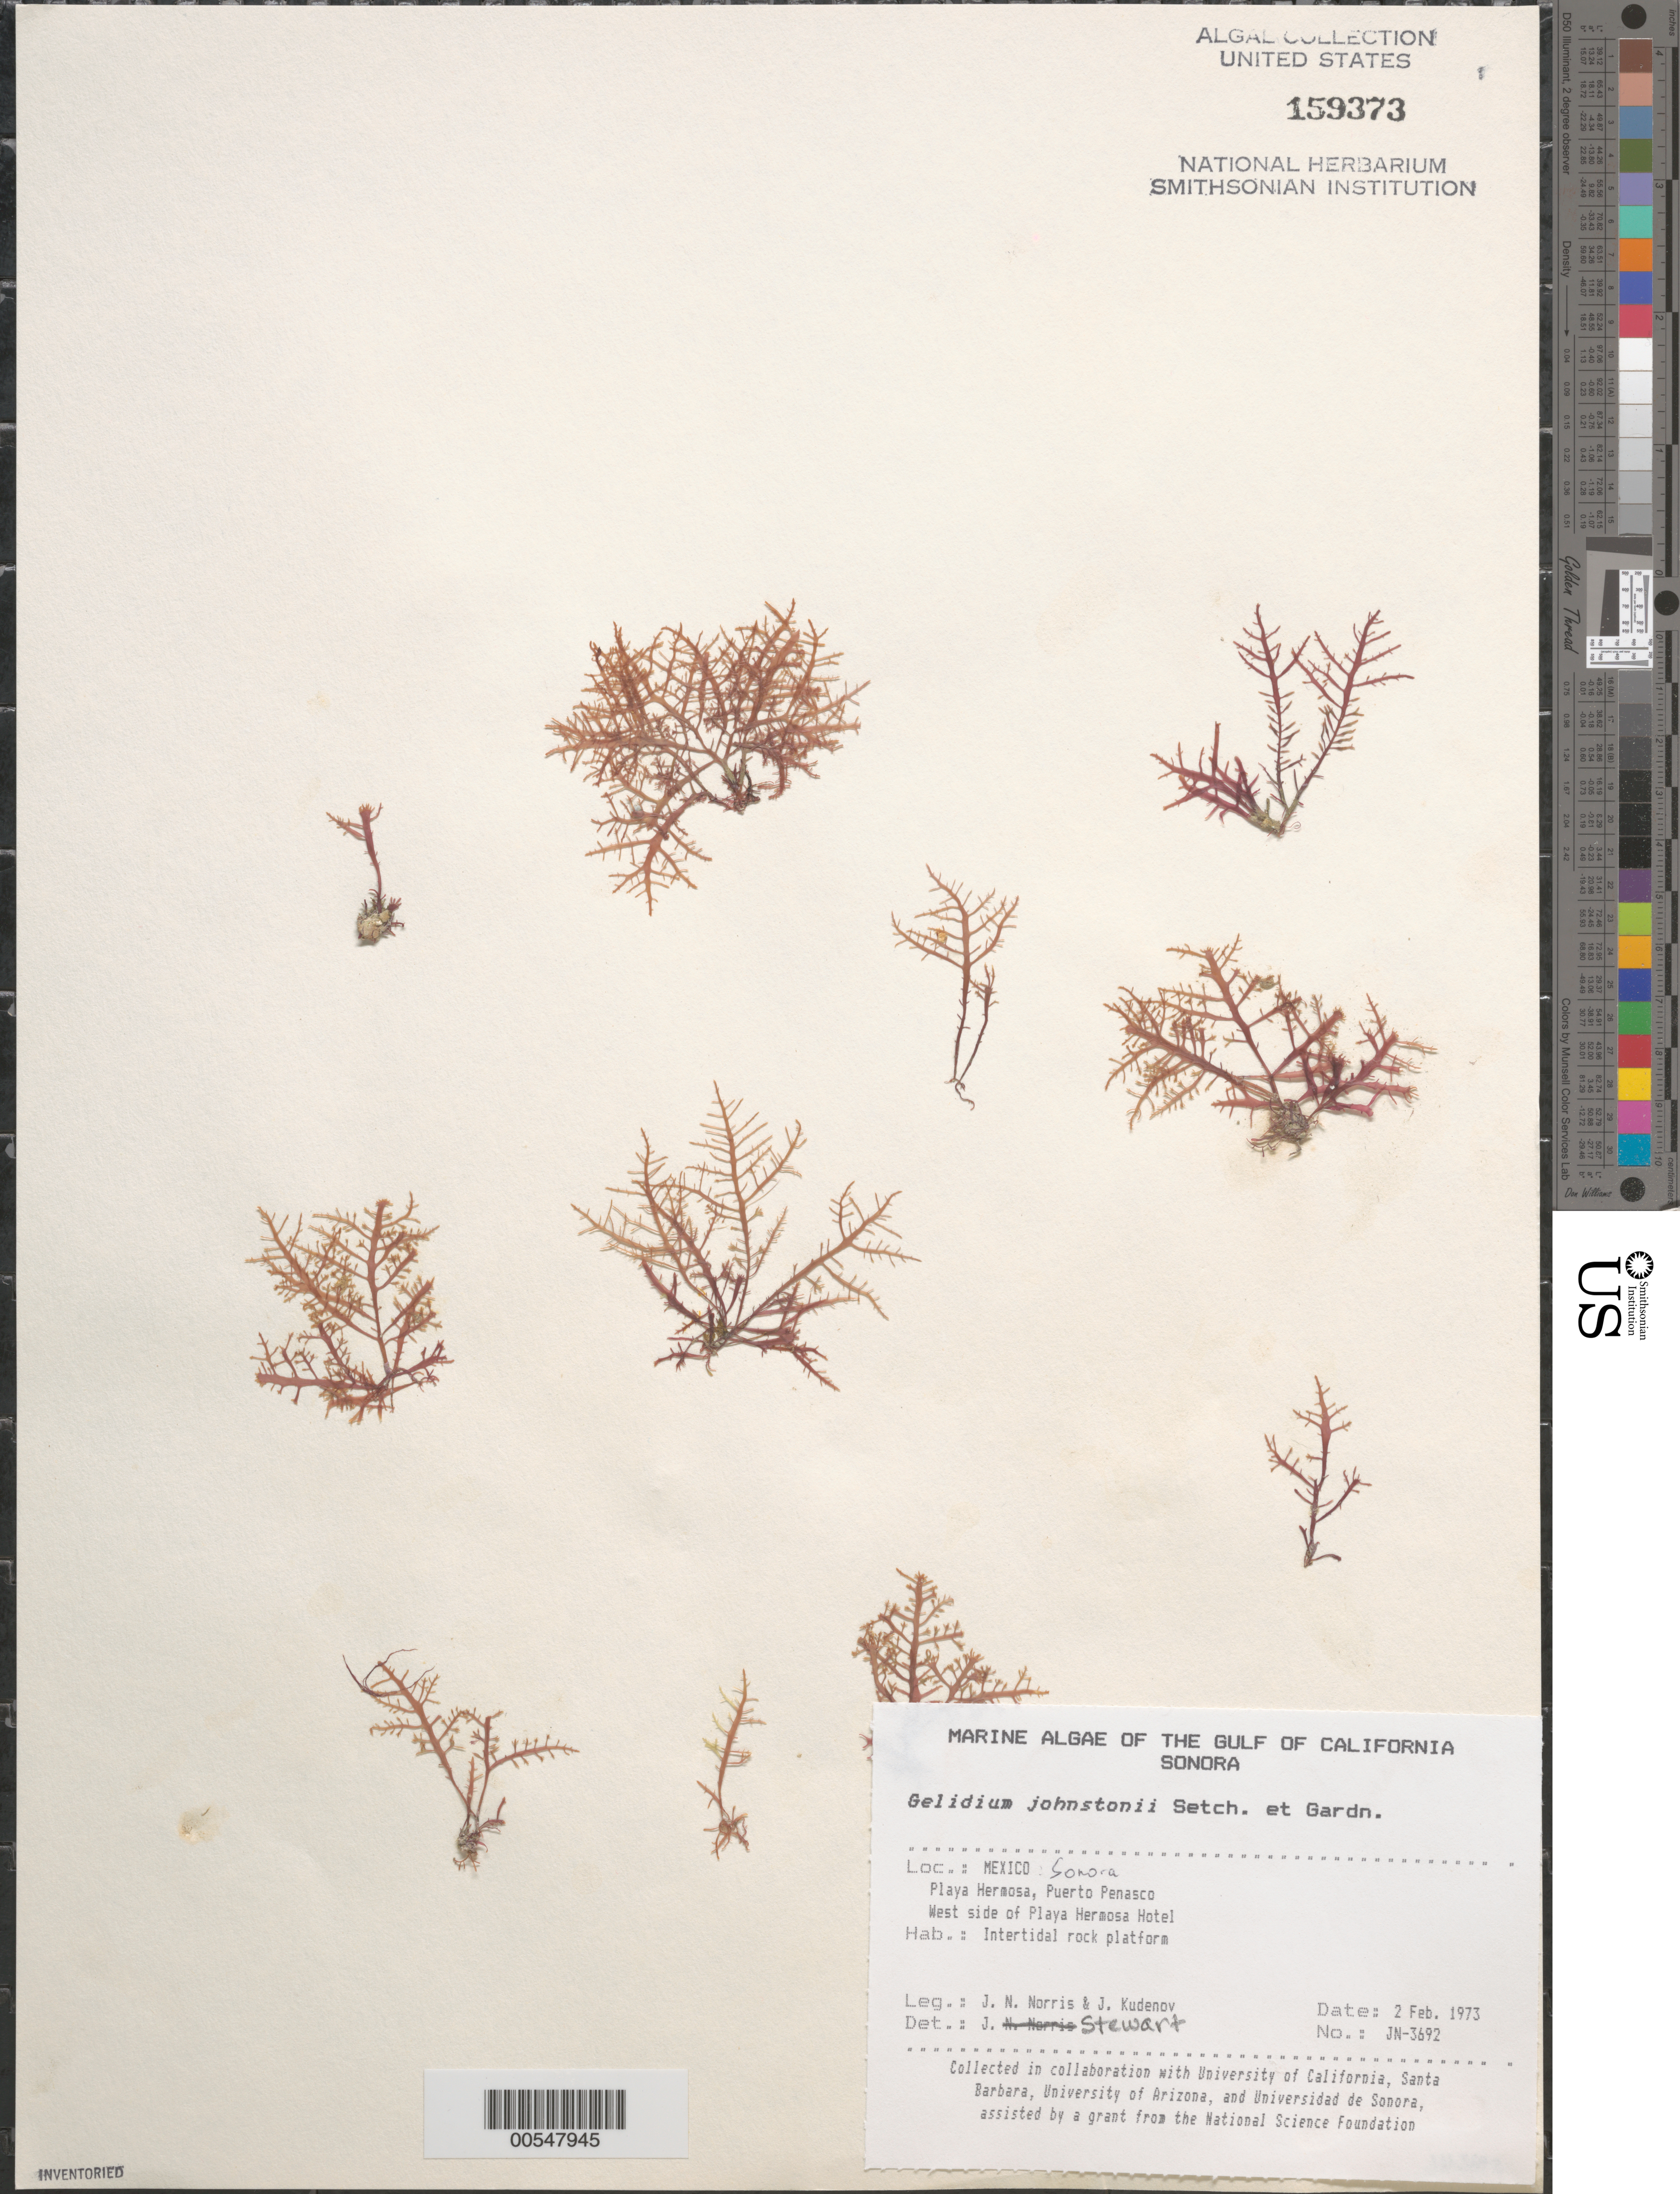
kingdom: Plantae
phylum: Rhodophyta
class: Florideophyceae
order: Gelidiales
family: Gelidiaceae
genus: Gelidium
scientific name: Gelidium johnstonii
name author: Setchell & N.L. Gardner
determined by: Stewart, J.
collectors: J. N. Norris & J. Kudenov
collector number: JN-3692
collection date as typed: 02 Feb 1973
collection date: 1973-02-02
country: Mexico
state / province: Sonora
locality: Playa Hermosa, Puerto Penasco, Playa Hermosa Hotel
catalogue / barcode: US 159373